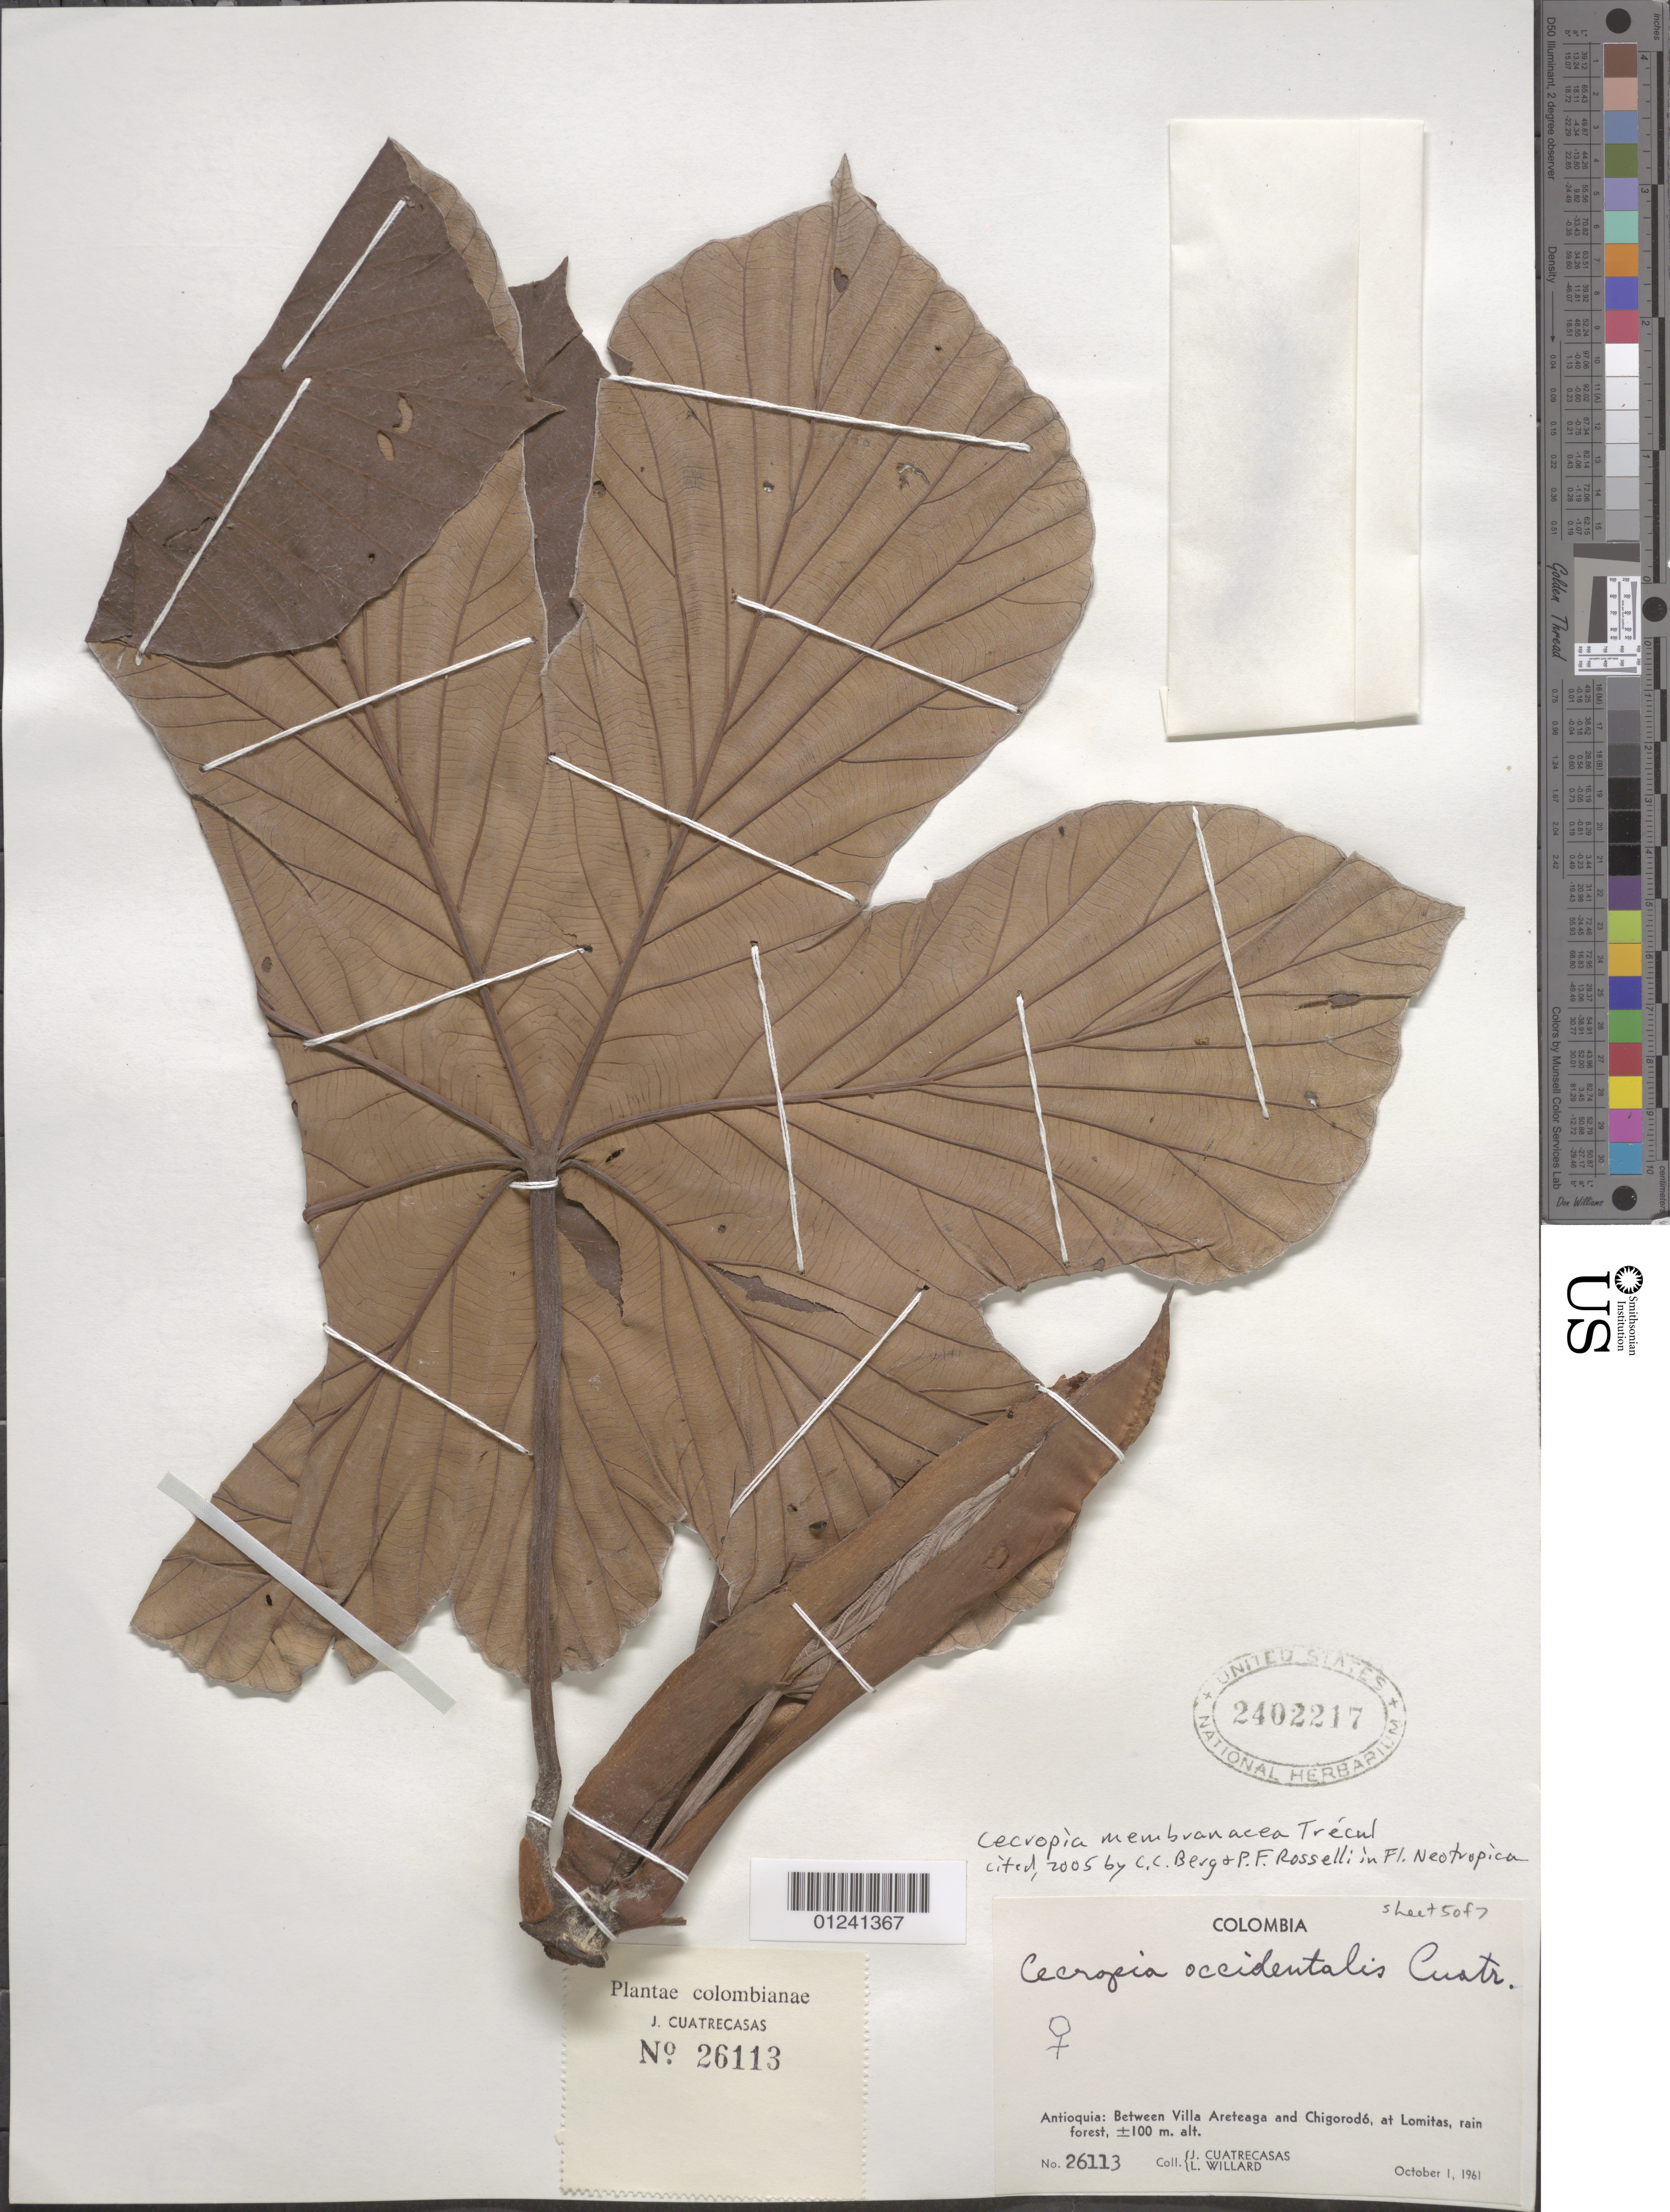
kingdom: Plantae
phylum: Tracheophyta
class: Magnoliopsida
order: Rosales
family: Urticaceae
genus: Cecropia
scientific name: Cecropia membranacea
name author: Trécul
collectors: J. Cuatrecasas & L. Willard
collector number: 26113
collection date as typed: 1 Oct 1961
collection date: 1961-10-01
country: Colombia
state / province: Antioquia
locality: between Villa Arteaga and Chigorodó, at Lomitas, rain forest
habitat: rain forest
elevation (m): -100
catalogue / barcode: US 2402217